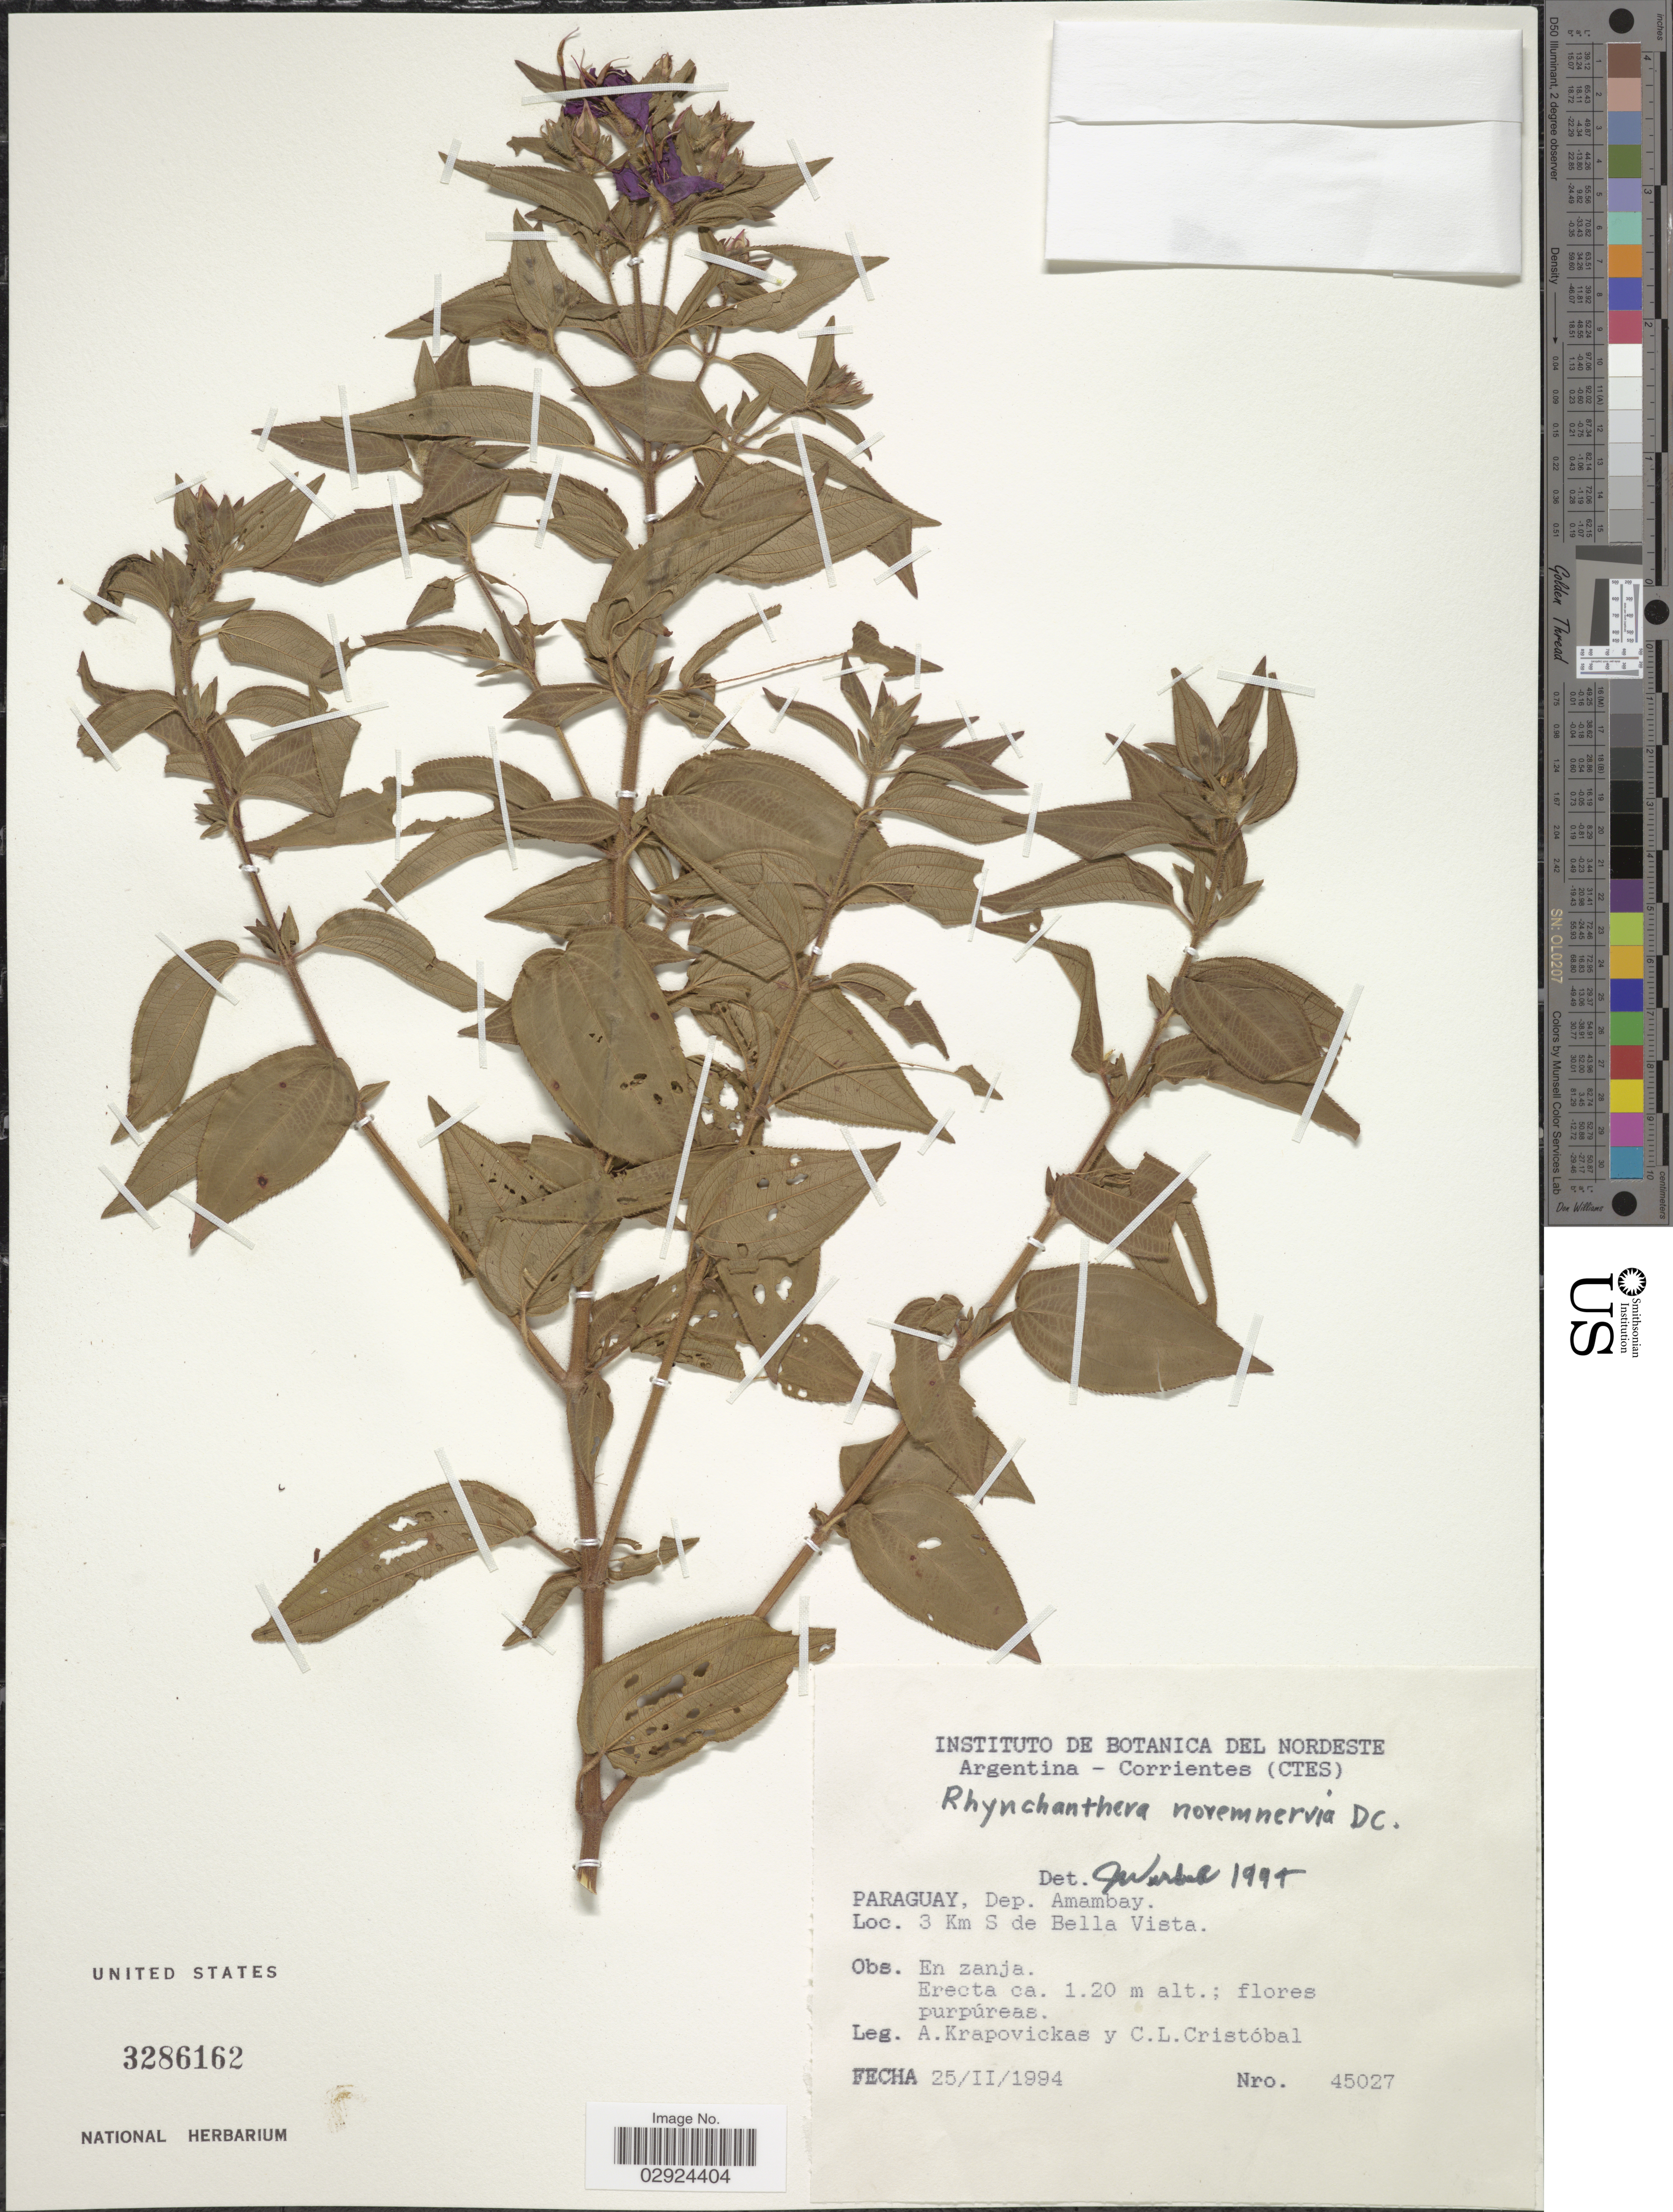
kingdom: Plantae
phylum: Tracheophyta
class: Magnoliopsida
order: Myrtales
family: Melastomataceae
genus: Rhynchanthera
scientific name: Rhynchanthera novemnervia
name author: DC.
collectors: A. Krapovickas & C. L. Cristóbal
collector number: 45027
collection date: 1994-02-25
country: Paraguay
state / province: Amambay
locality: Dep. Amambay, 3 Km S de Bella Vista.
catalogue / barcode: US 3286162